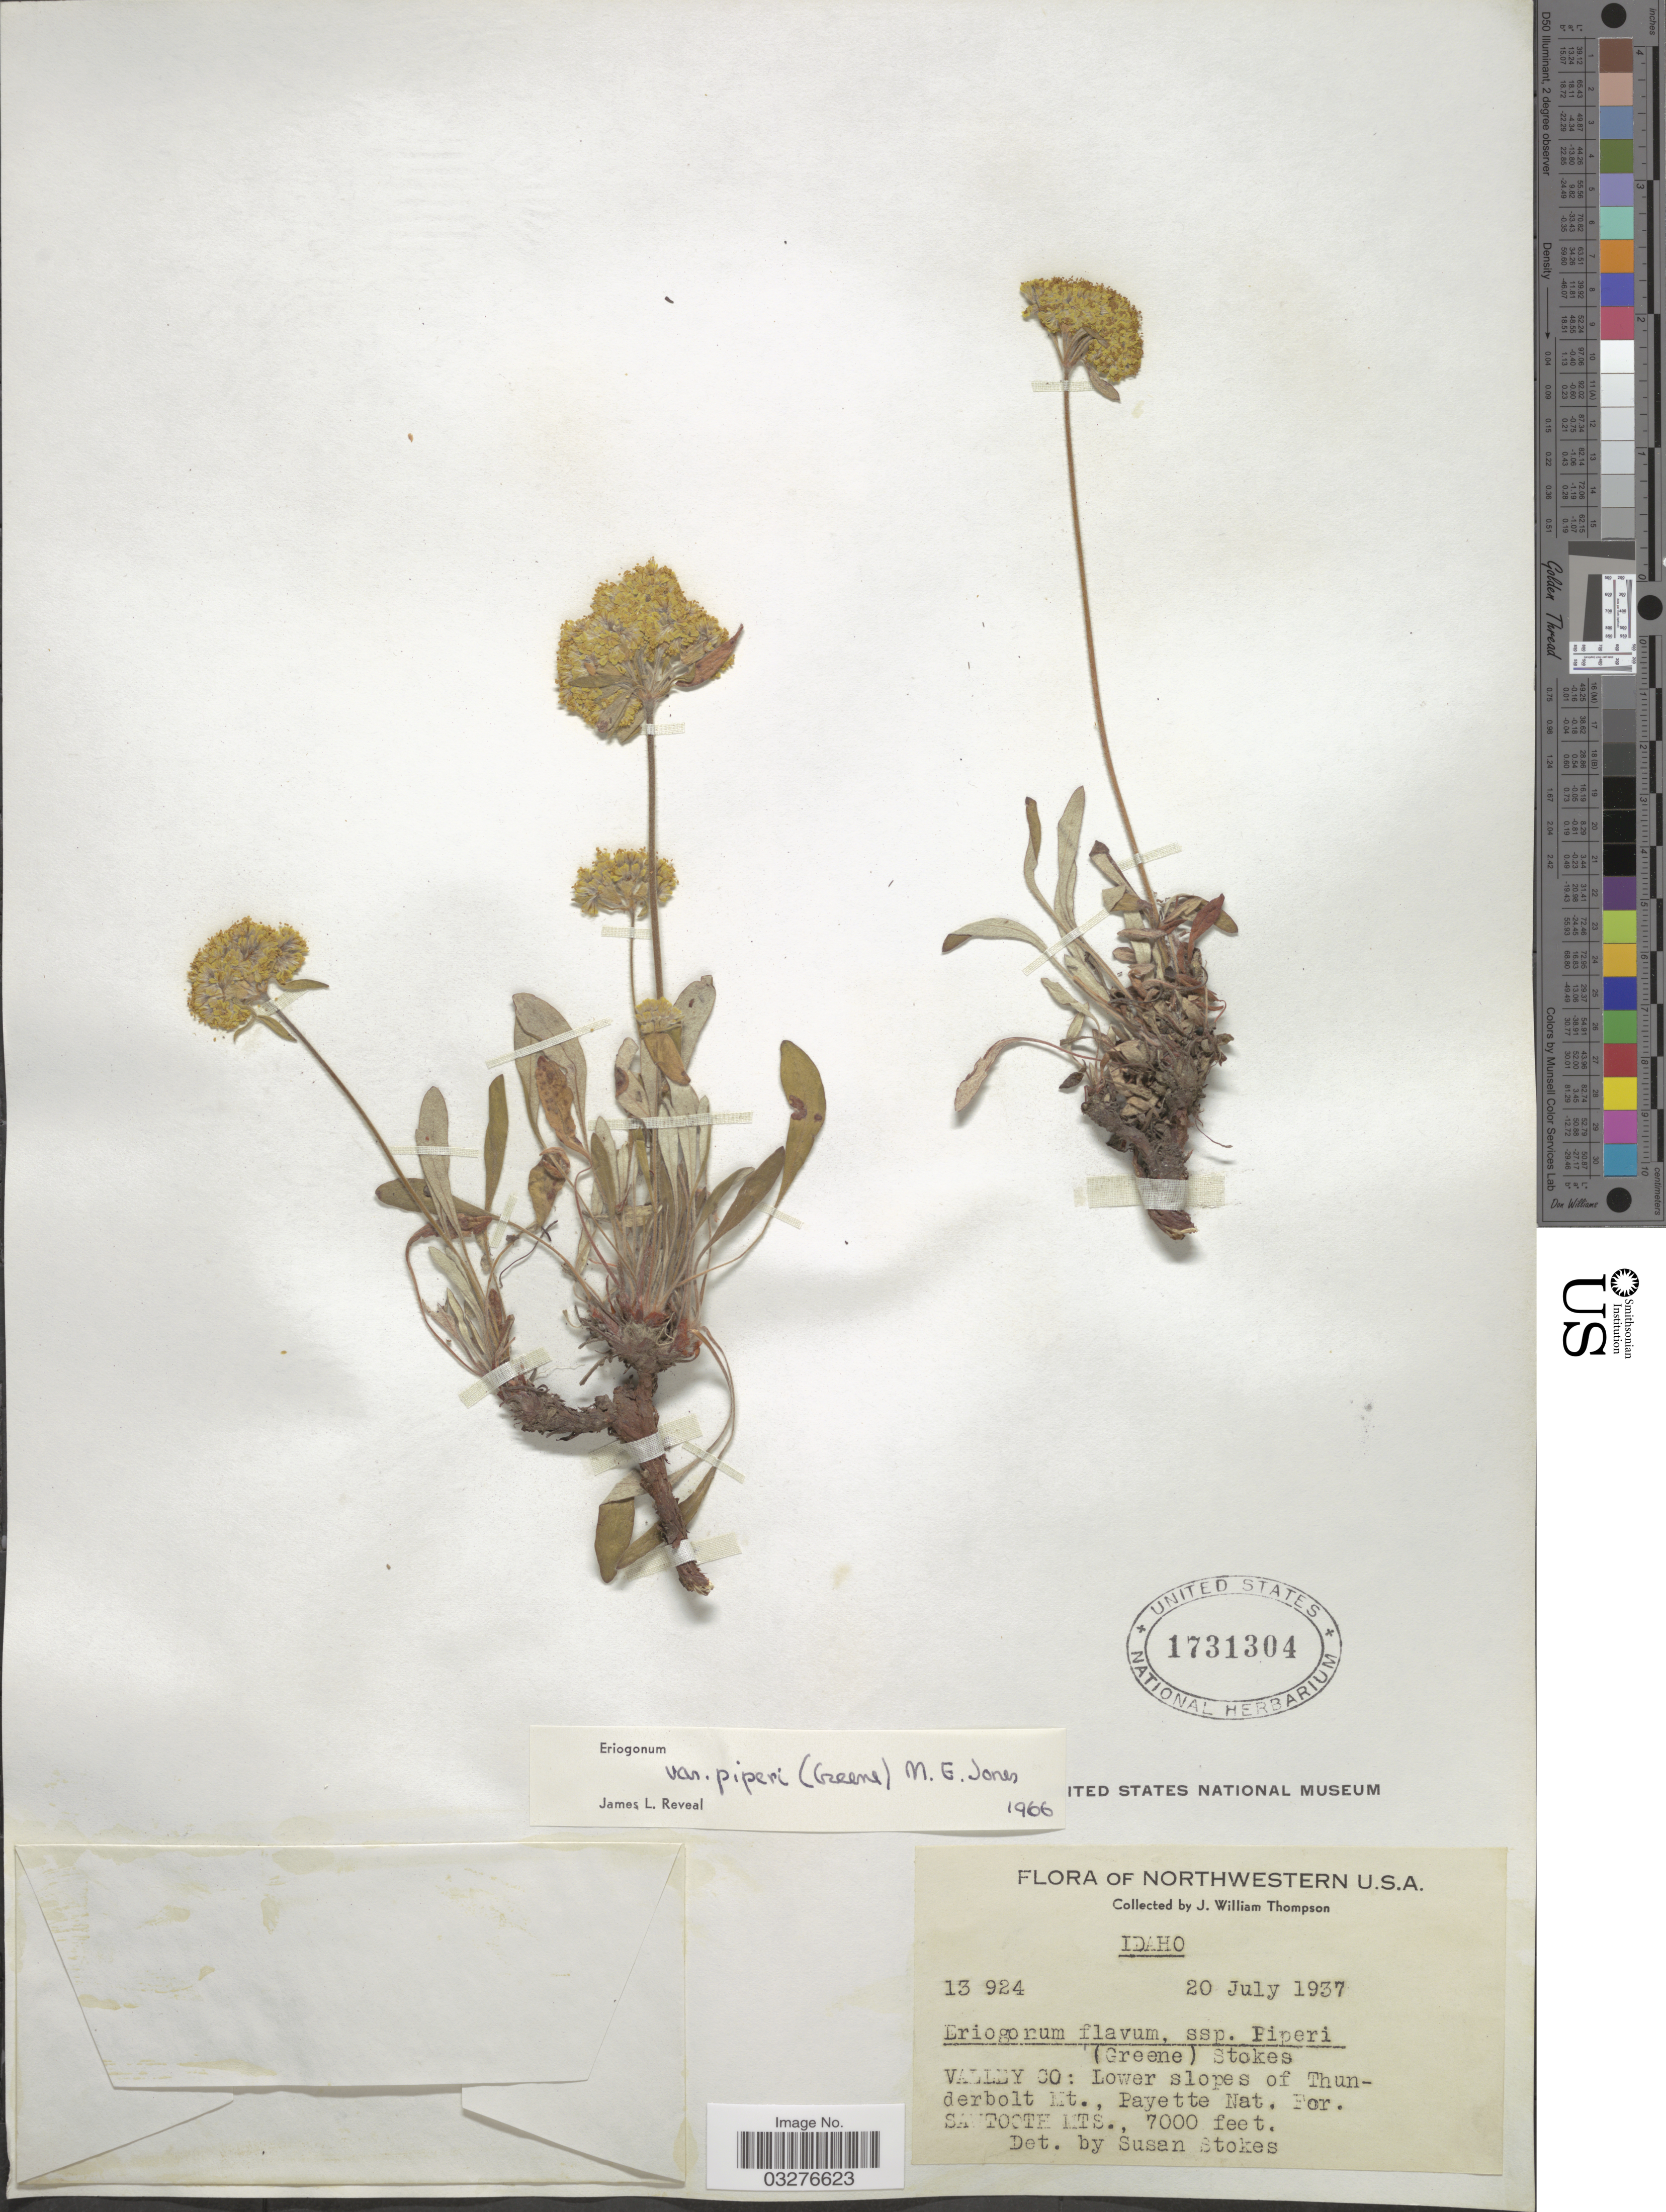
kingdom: Plantae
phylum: Tracheophyta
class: Magnoliopsida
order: Caryophyllales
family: Polygonaceae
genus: Eriogonum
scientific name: Eriogonum flavum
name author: Nutt. ex Benth.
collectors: J. W. Thompson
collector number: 13924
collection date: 1937-07-20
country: United States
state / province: Idaho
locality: Northwestern U.S.A., Valley Co: Lower slopes of Thunderbolt Mt., Payette Nat. For., Sawtooth Mts.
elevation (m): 2134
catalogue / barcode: US 1731304